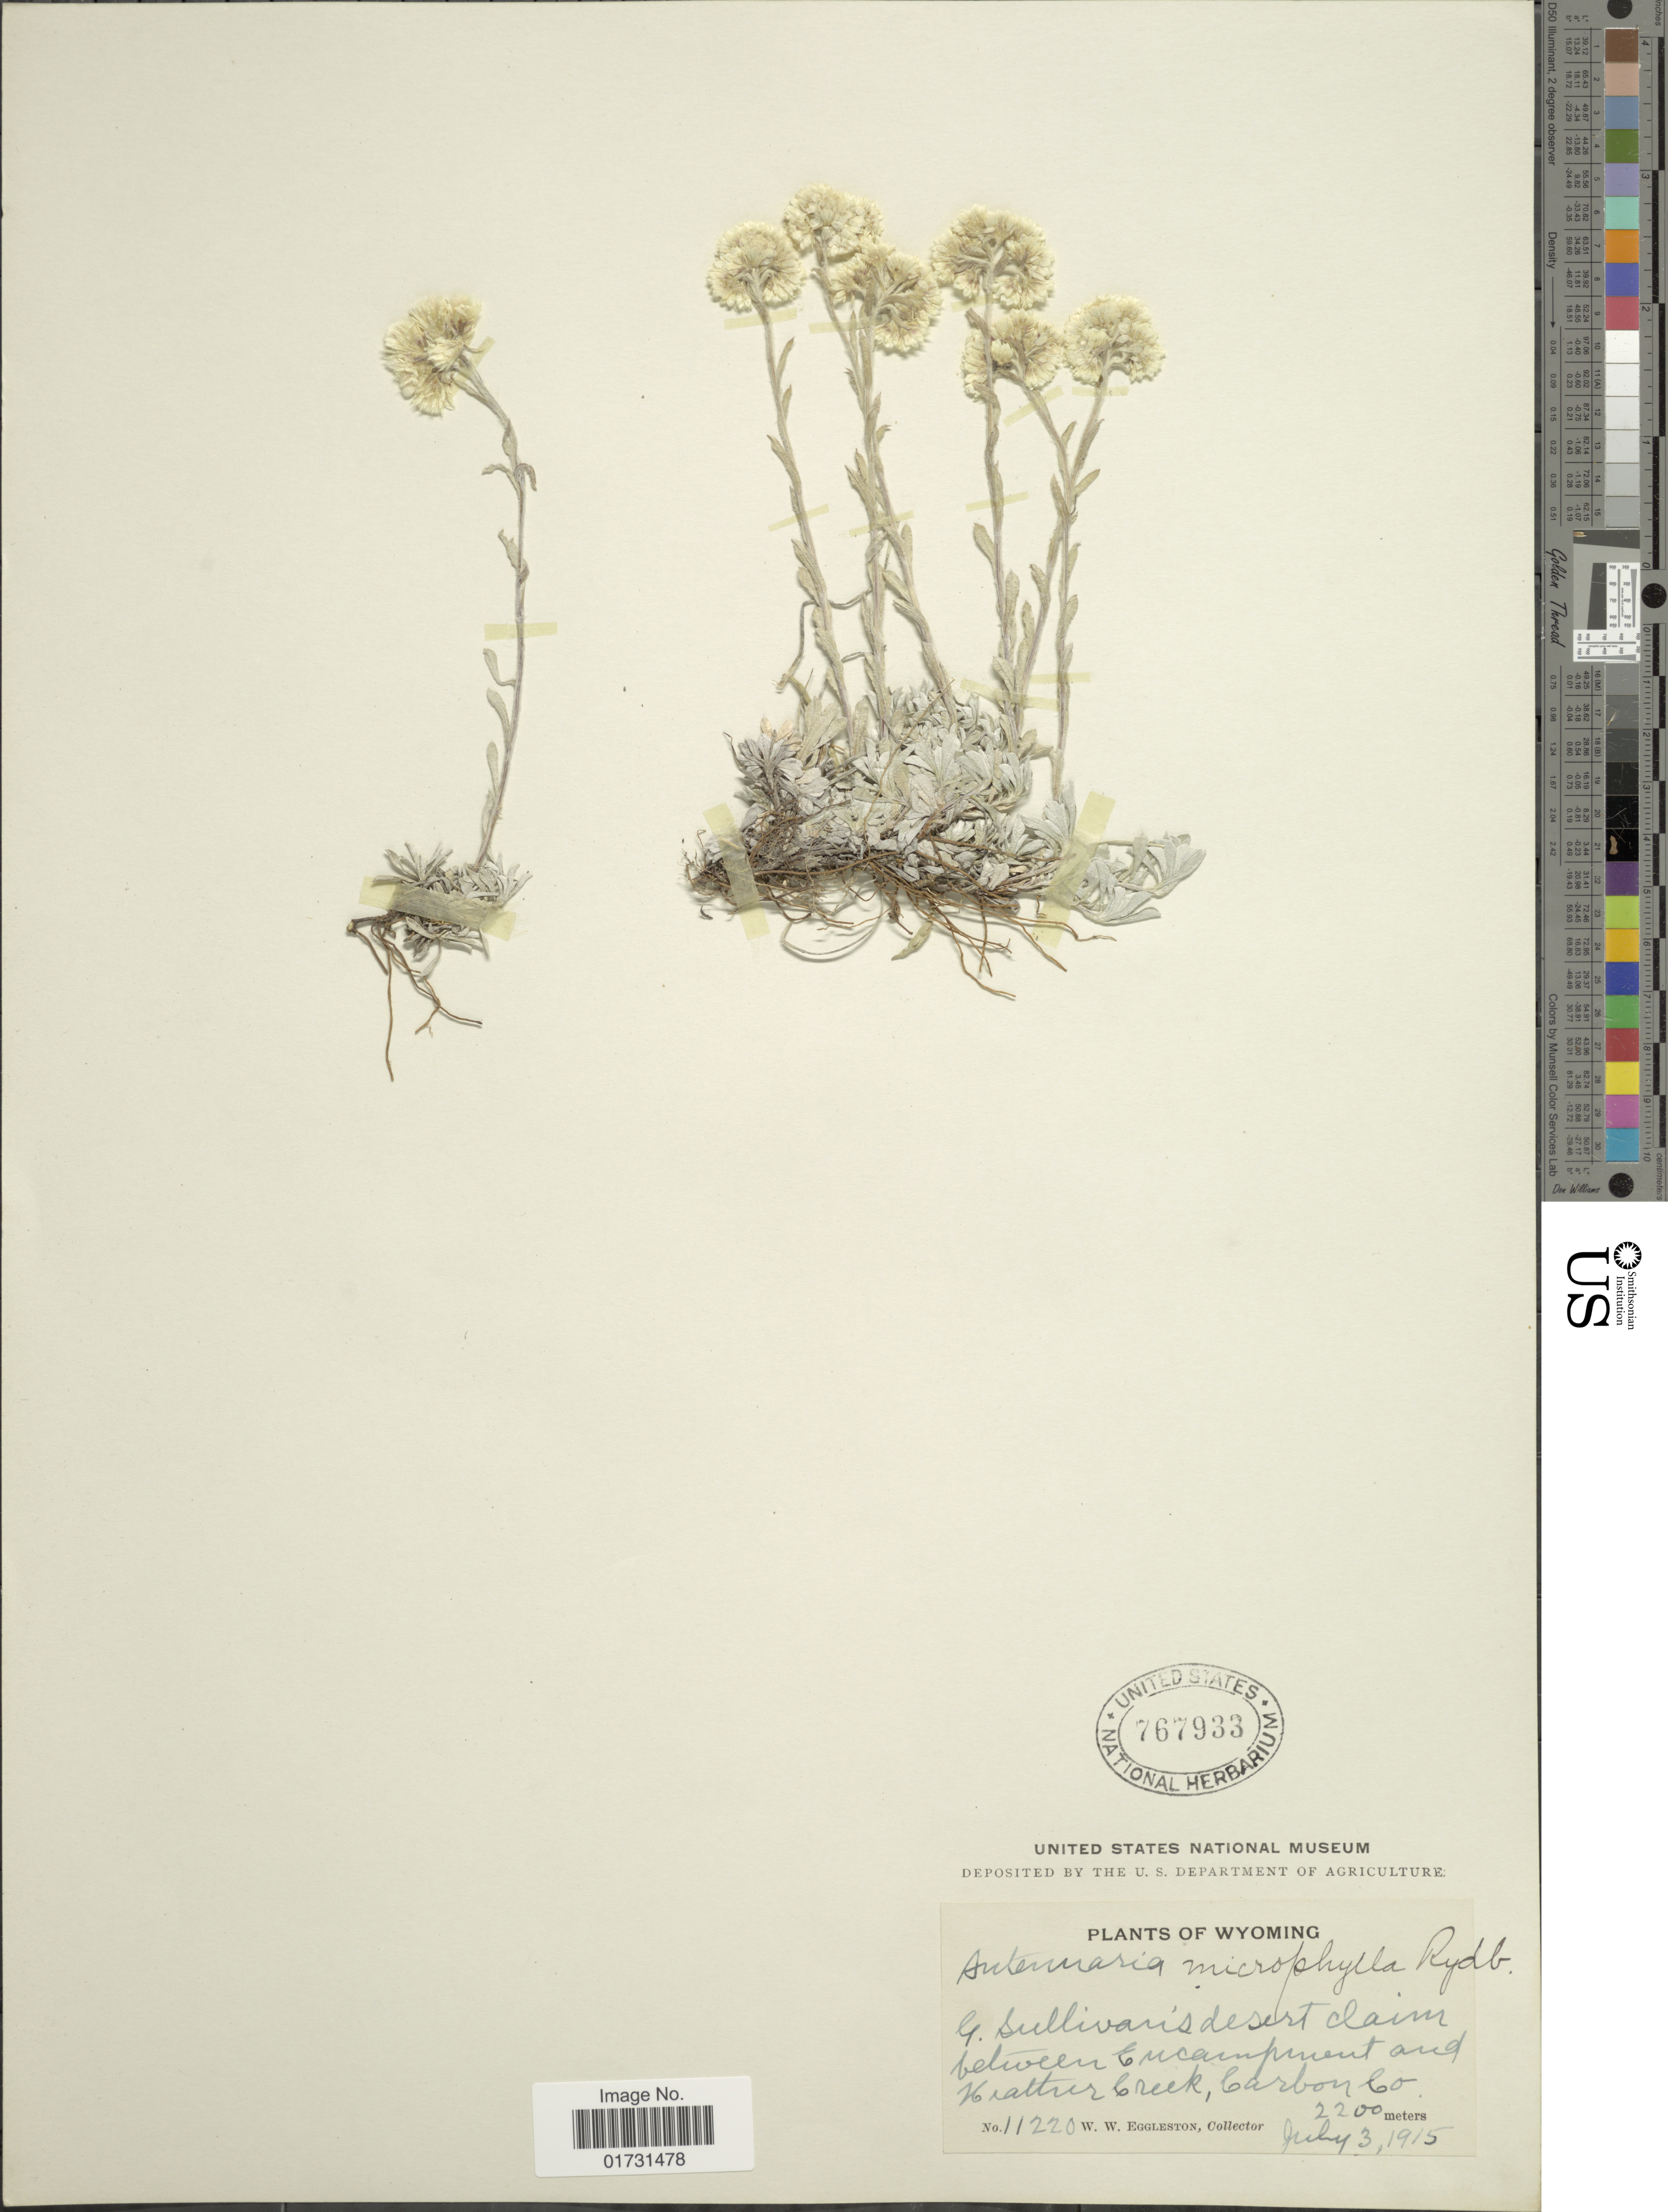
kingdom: Plantae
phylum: Tracheophyta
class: Magnoliopsida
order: Asterales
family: Asteraceae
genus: Antennaria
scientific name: Antennaria microphylla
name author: Rydb.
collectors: W. W. Eggleston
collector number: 11220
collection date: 1915-07-03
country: United States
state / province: Wyoming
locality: G. Sullivan's desert claim between Encampment and Heather Creek, Carbon Co.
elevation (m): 2200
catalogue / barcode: US 767933